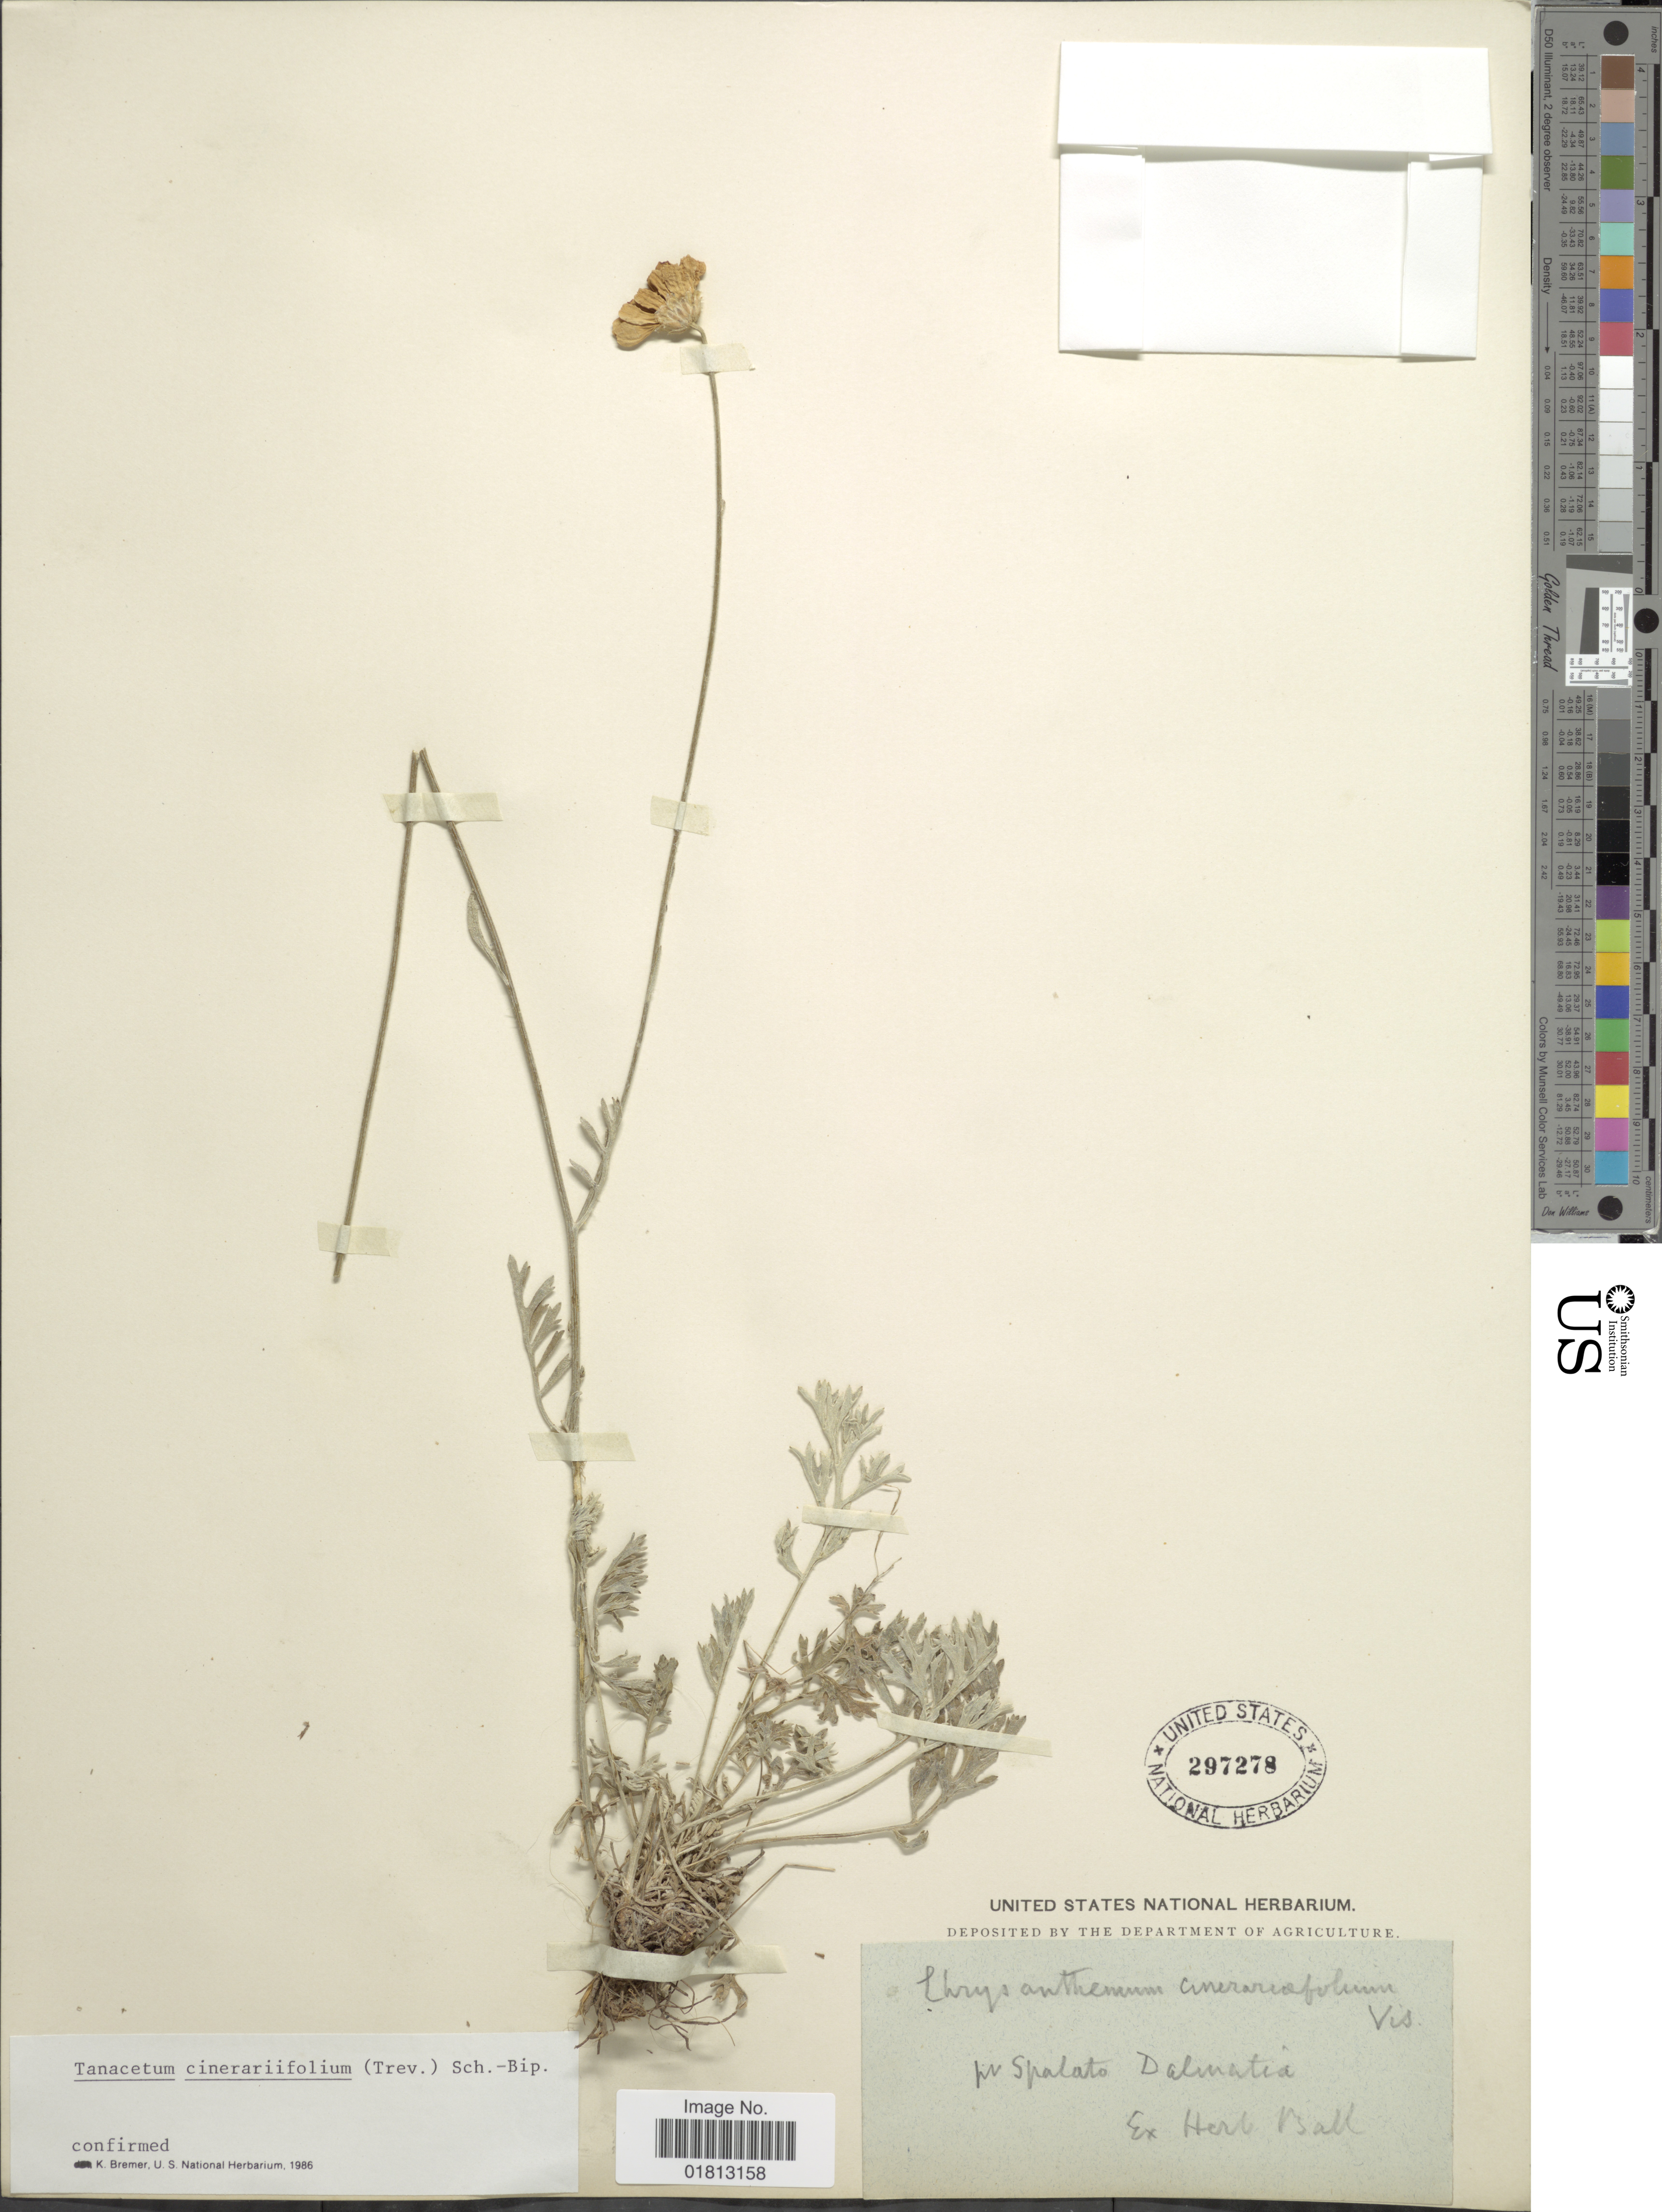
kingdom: Plantae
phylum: Tracheophyta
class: Magnoliopsida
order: Asterales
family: Asteraceae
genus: Tanacetum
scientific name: Tanacetum cinerariifolium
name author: (Trevis.) Schult.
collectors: ex herb. Ball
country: Croatia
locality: Pv. Spalato Dalmatica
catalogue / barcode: US 297278